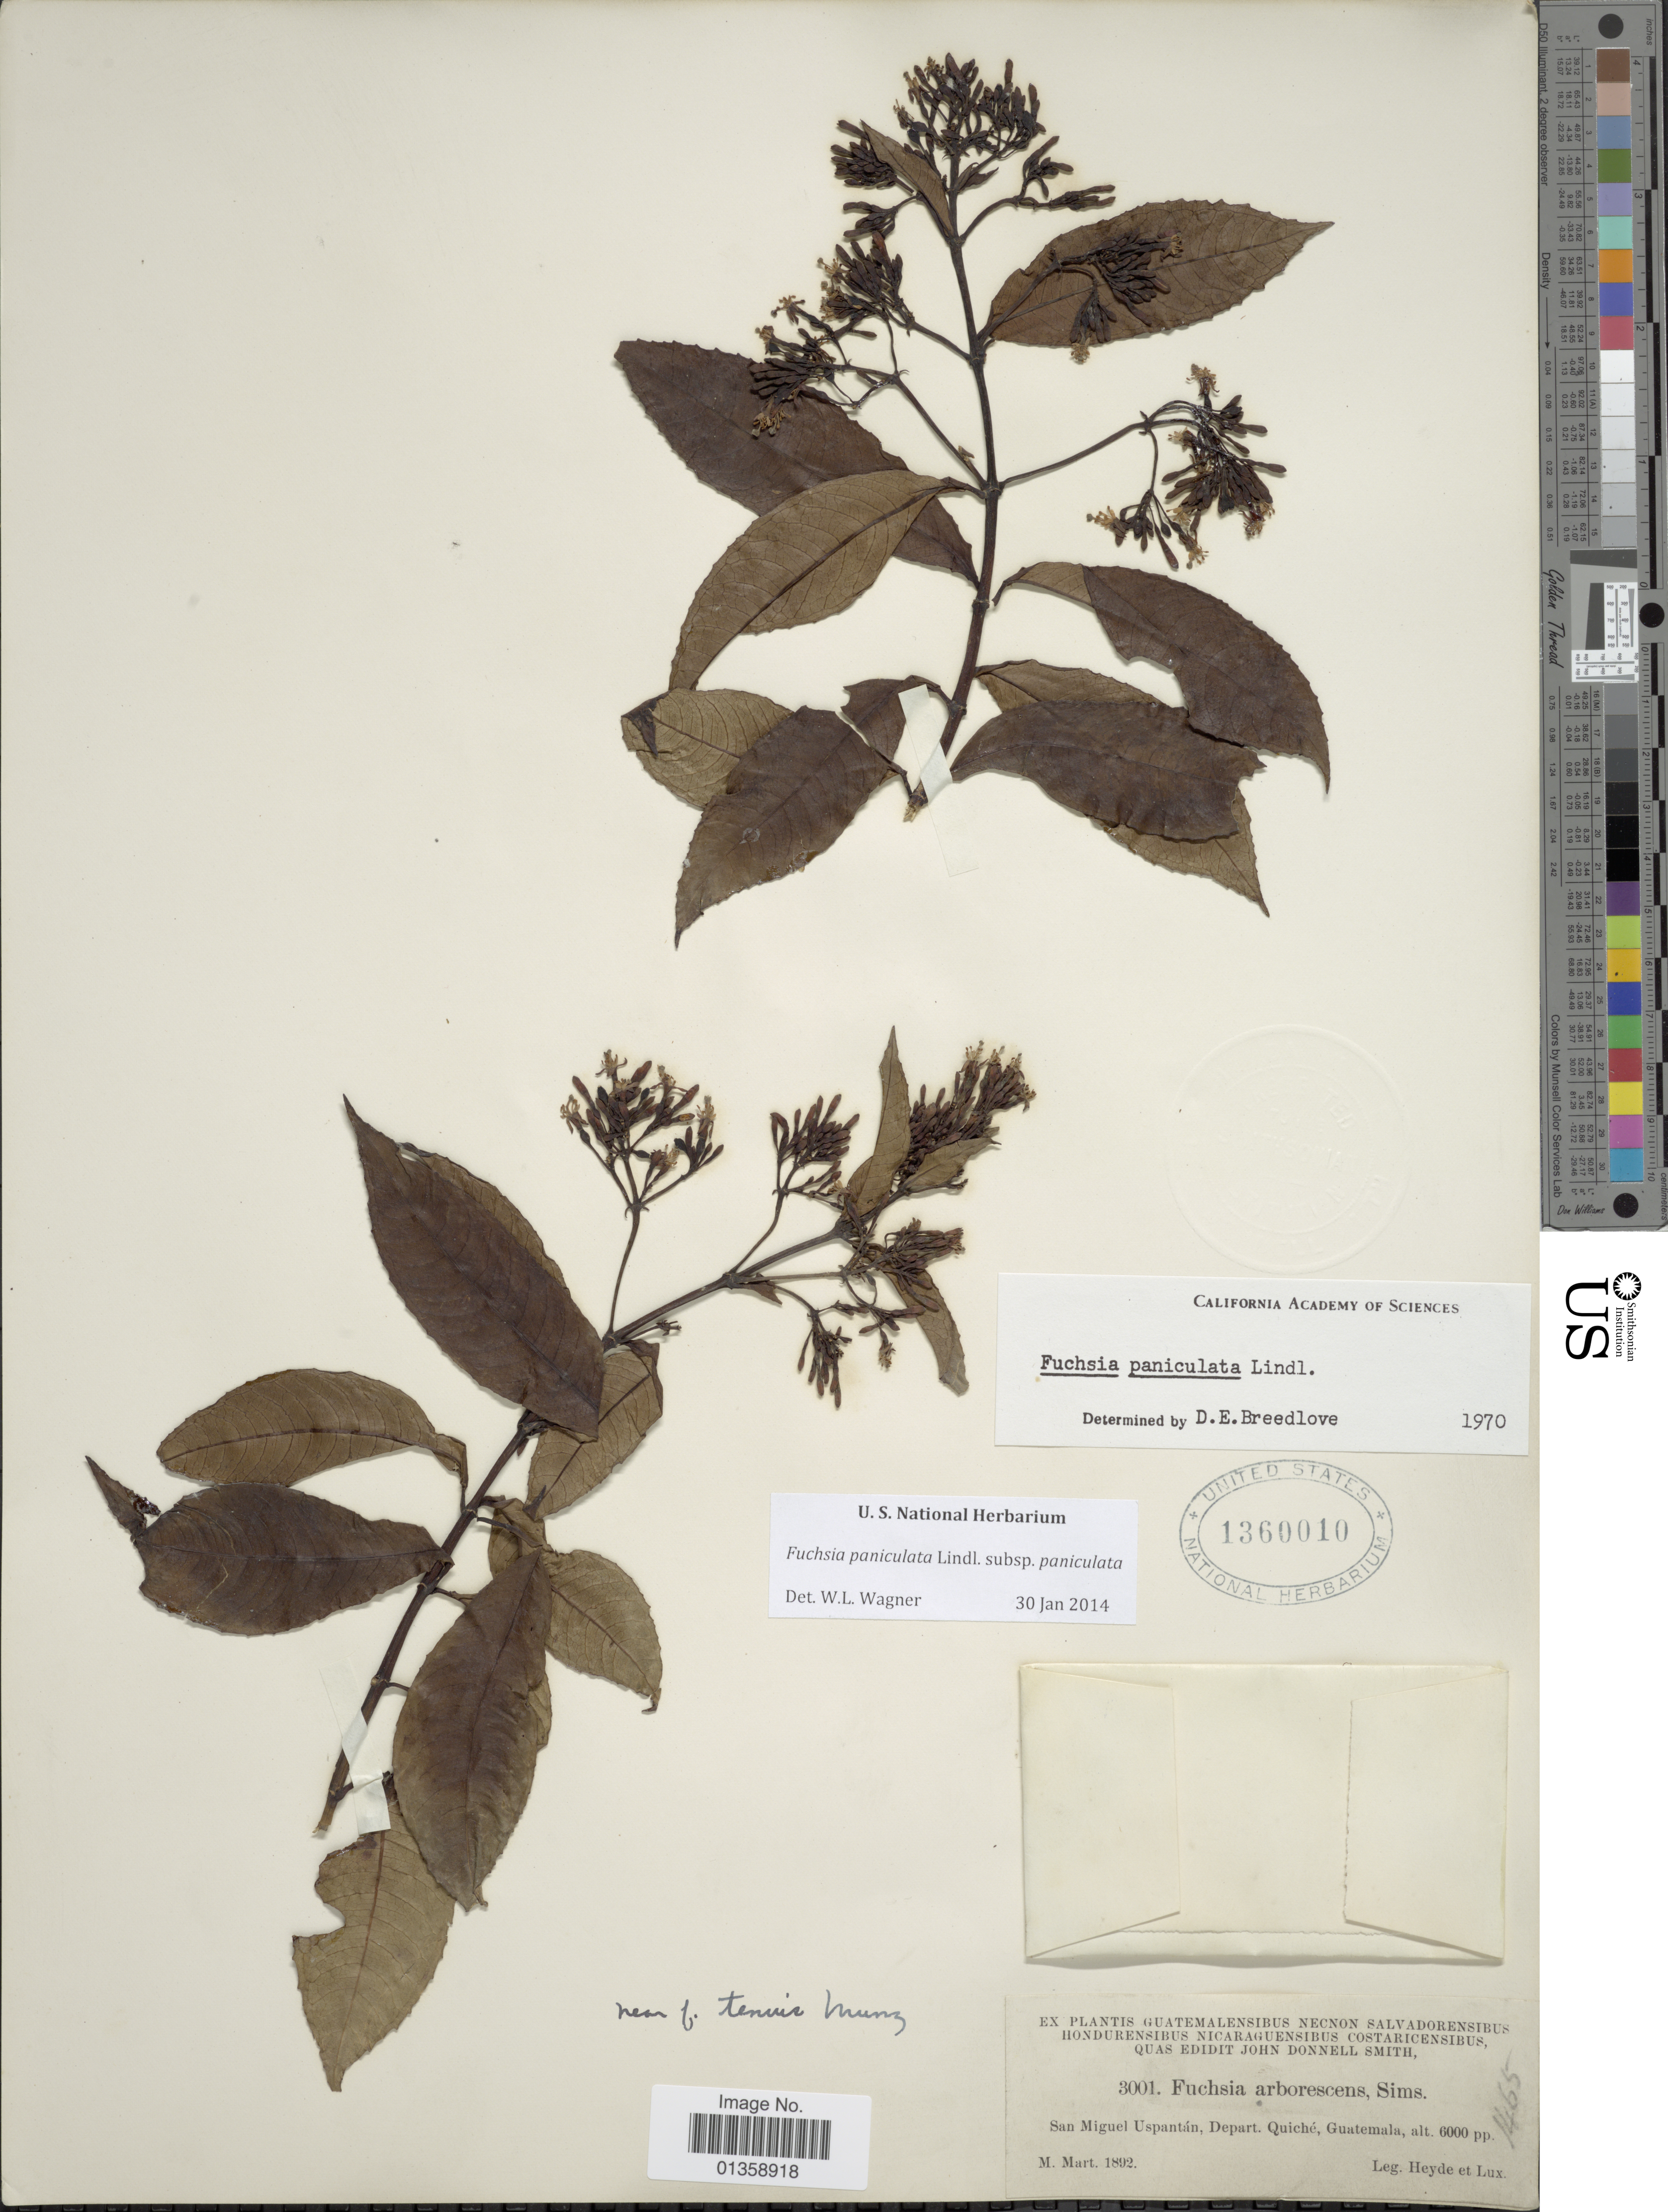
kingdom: Plantae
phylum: Tracheophyta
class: Magnoliopsida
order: Myrtales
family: Onagraceae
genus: Fuchsia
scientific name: Fuchsia paniculata subsp. paniculata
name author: Lindl.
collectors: Heyde & Lux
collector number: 3001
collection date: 1892-03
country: Guatemala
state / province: El Quiché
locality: San Miguel Uspantán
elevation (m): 1829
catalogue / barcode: US 1360010